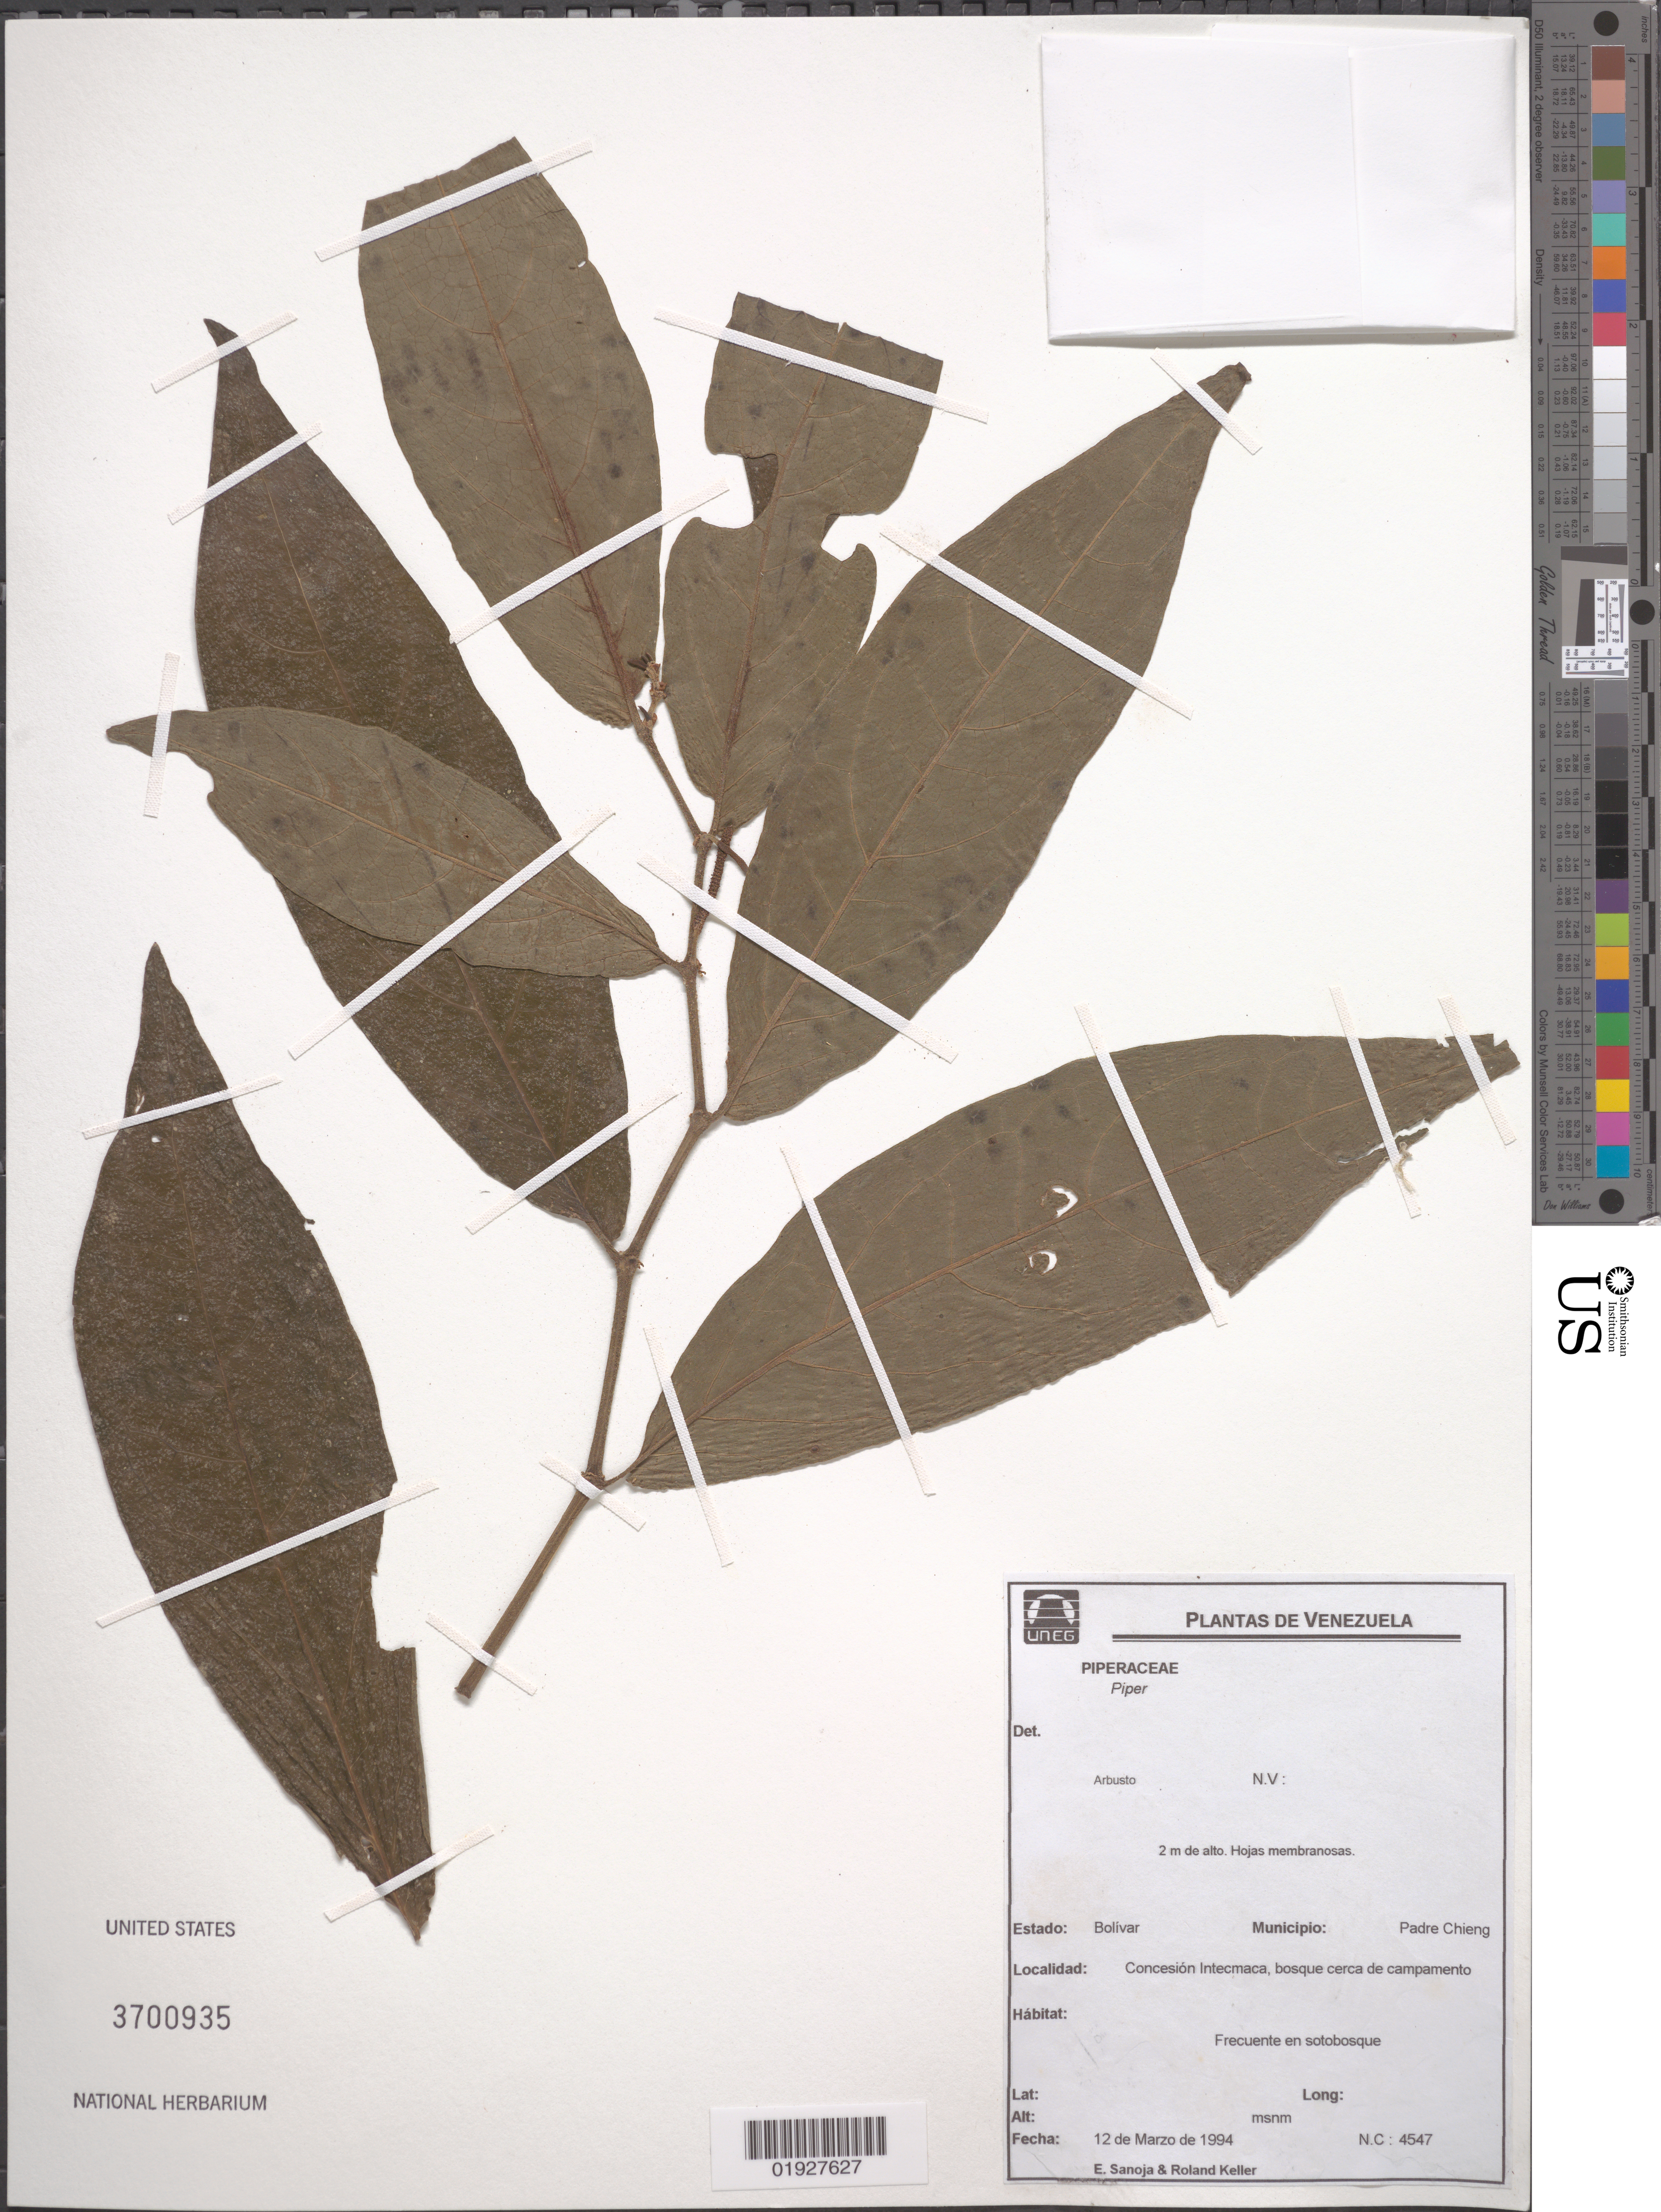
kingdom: Plantae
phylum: Tracheophyta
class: Magnoliopsida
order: Piperales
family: Piperaceae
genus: Piper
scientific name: Piper sp.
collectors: E. Sanoja & R. Keller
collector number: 4547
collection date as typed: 12 Mar 1994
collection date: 1994-03-12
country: Venezuela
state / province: Bolivar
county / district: Padre Pedro Chien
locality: Concesion Intecmaca, bosque cera de campamento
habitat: Frecuente en sotobosque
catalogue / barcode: US 3700935